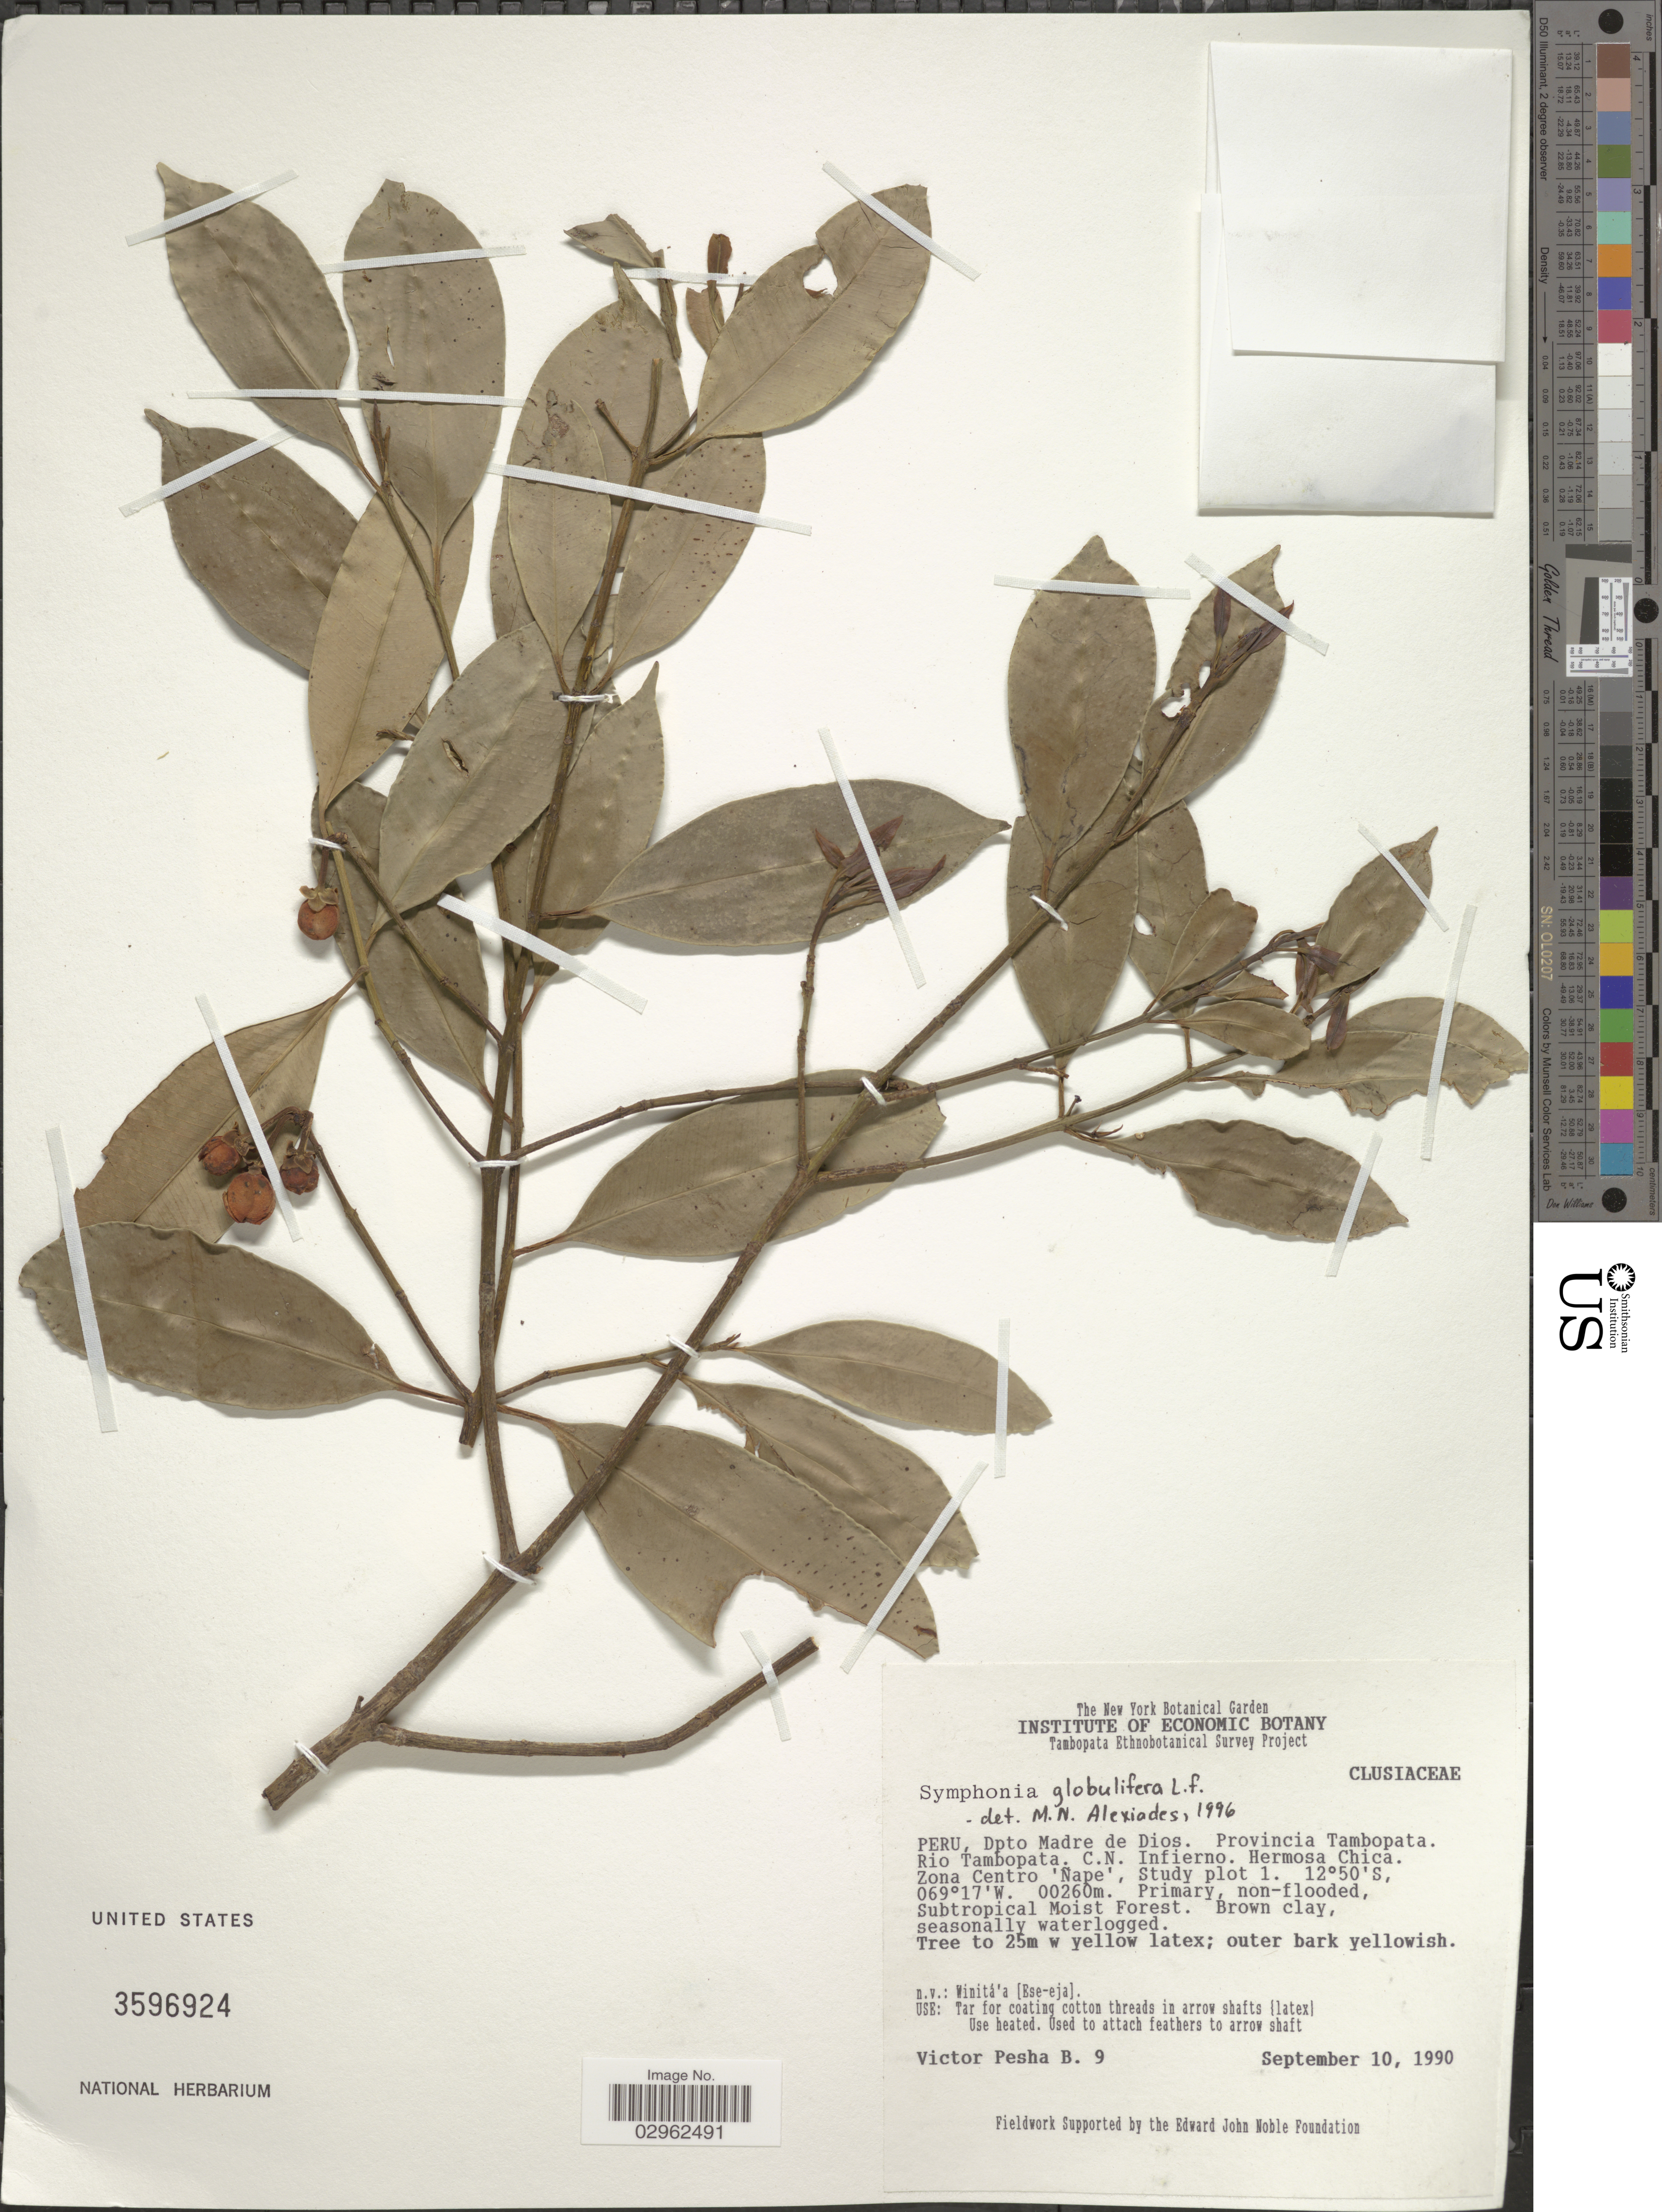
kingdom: Plantae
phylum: Tracheophyta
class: Magnoliopsida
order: Malpighiales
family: Clusiaceae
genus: Symphonia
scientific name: Symphonia globulifera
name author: L. f.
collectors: V. Pesha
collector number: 9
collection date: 1990-09-10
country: Peru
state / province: Madre de Dios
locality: Dpto Madre de Dios. Provincia Tambopata. Rio Tambopata. C. N. Infierno. Hermosa Chica. Zona Centro 'Nape', Study plot 1.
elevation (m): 260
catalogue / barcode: US 3596924